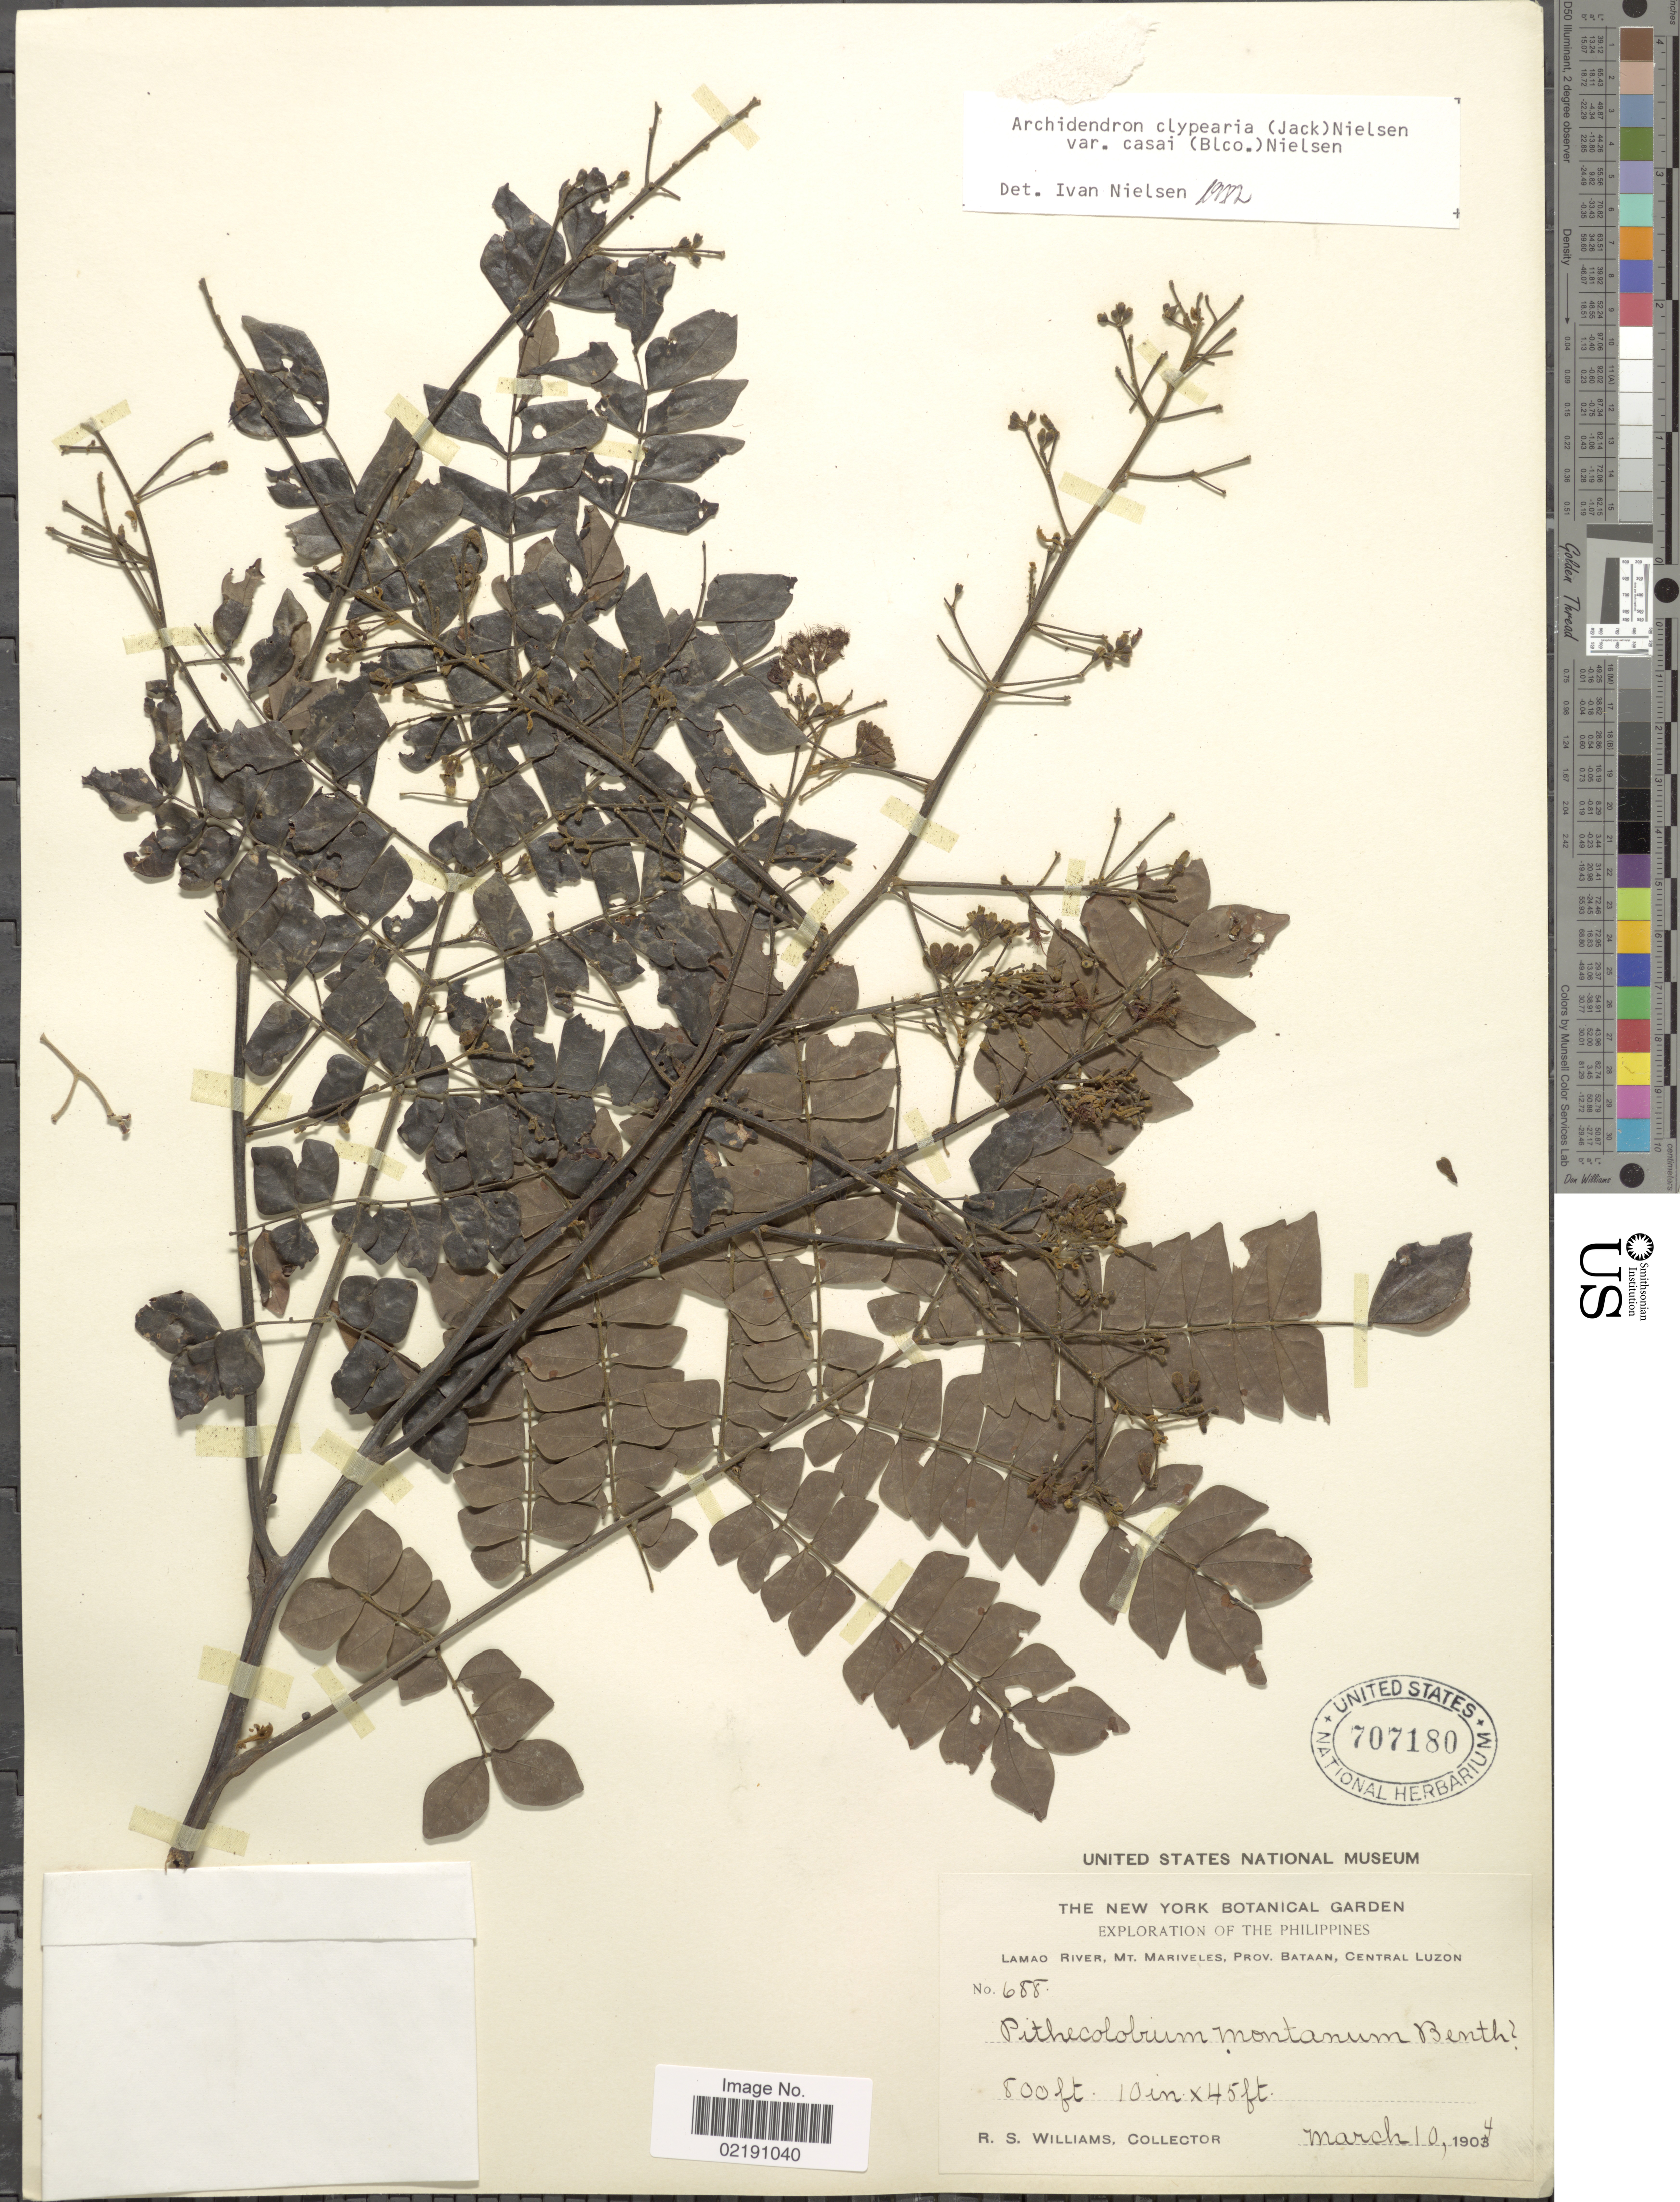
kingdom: Plantae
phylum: Tracheophyta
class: Magnoliopsida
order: Fabales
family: Fabaceae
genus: Archidendron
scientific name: Archidendron clypearia var. casai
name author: (Blanco) I.C. Nielsen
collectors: R. S. Williams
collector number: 688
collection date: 1904-03-10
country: Philippines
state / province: Central Luzon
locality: Lamao River, Mt. Mariveles, Prov. Bataan, Central Luzon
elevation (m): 244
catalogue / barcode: US 707180